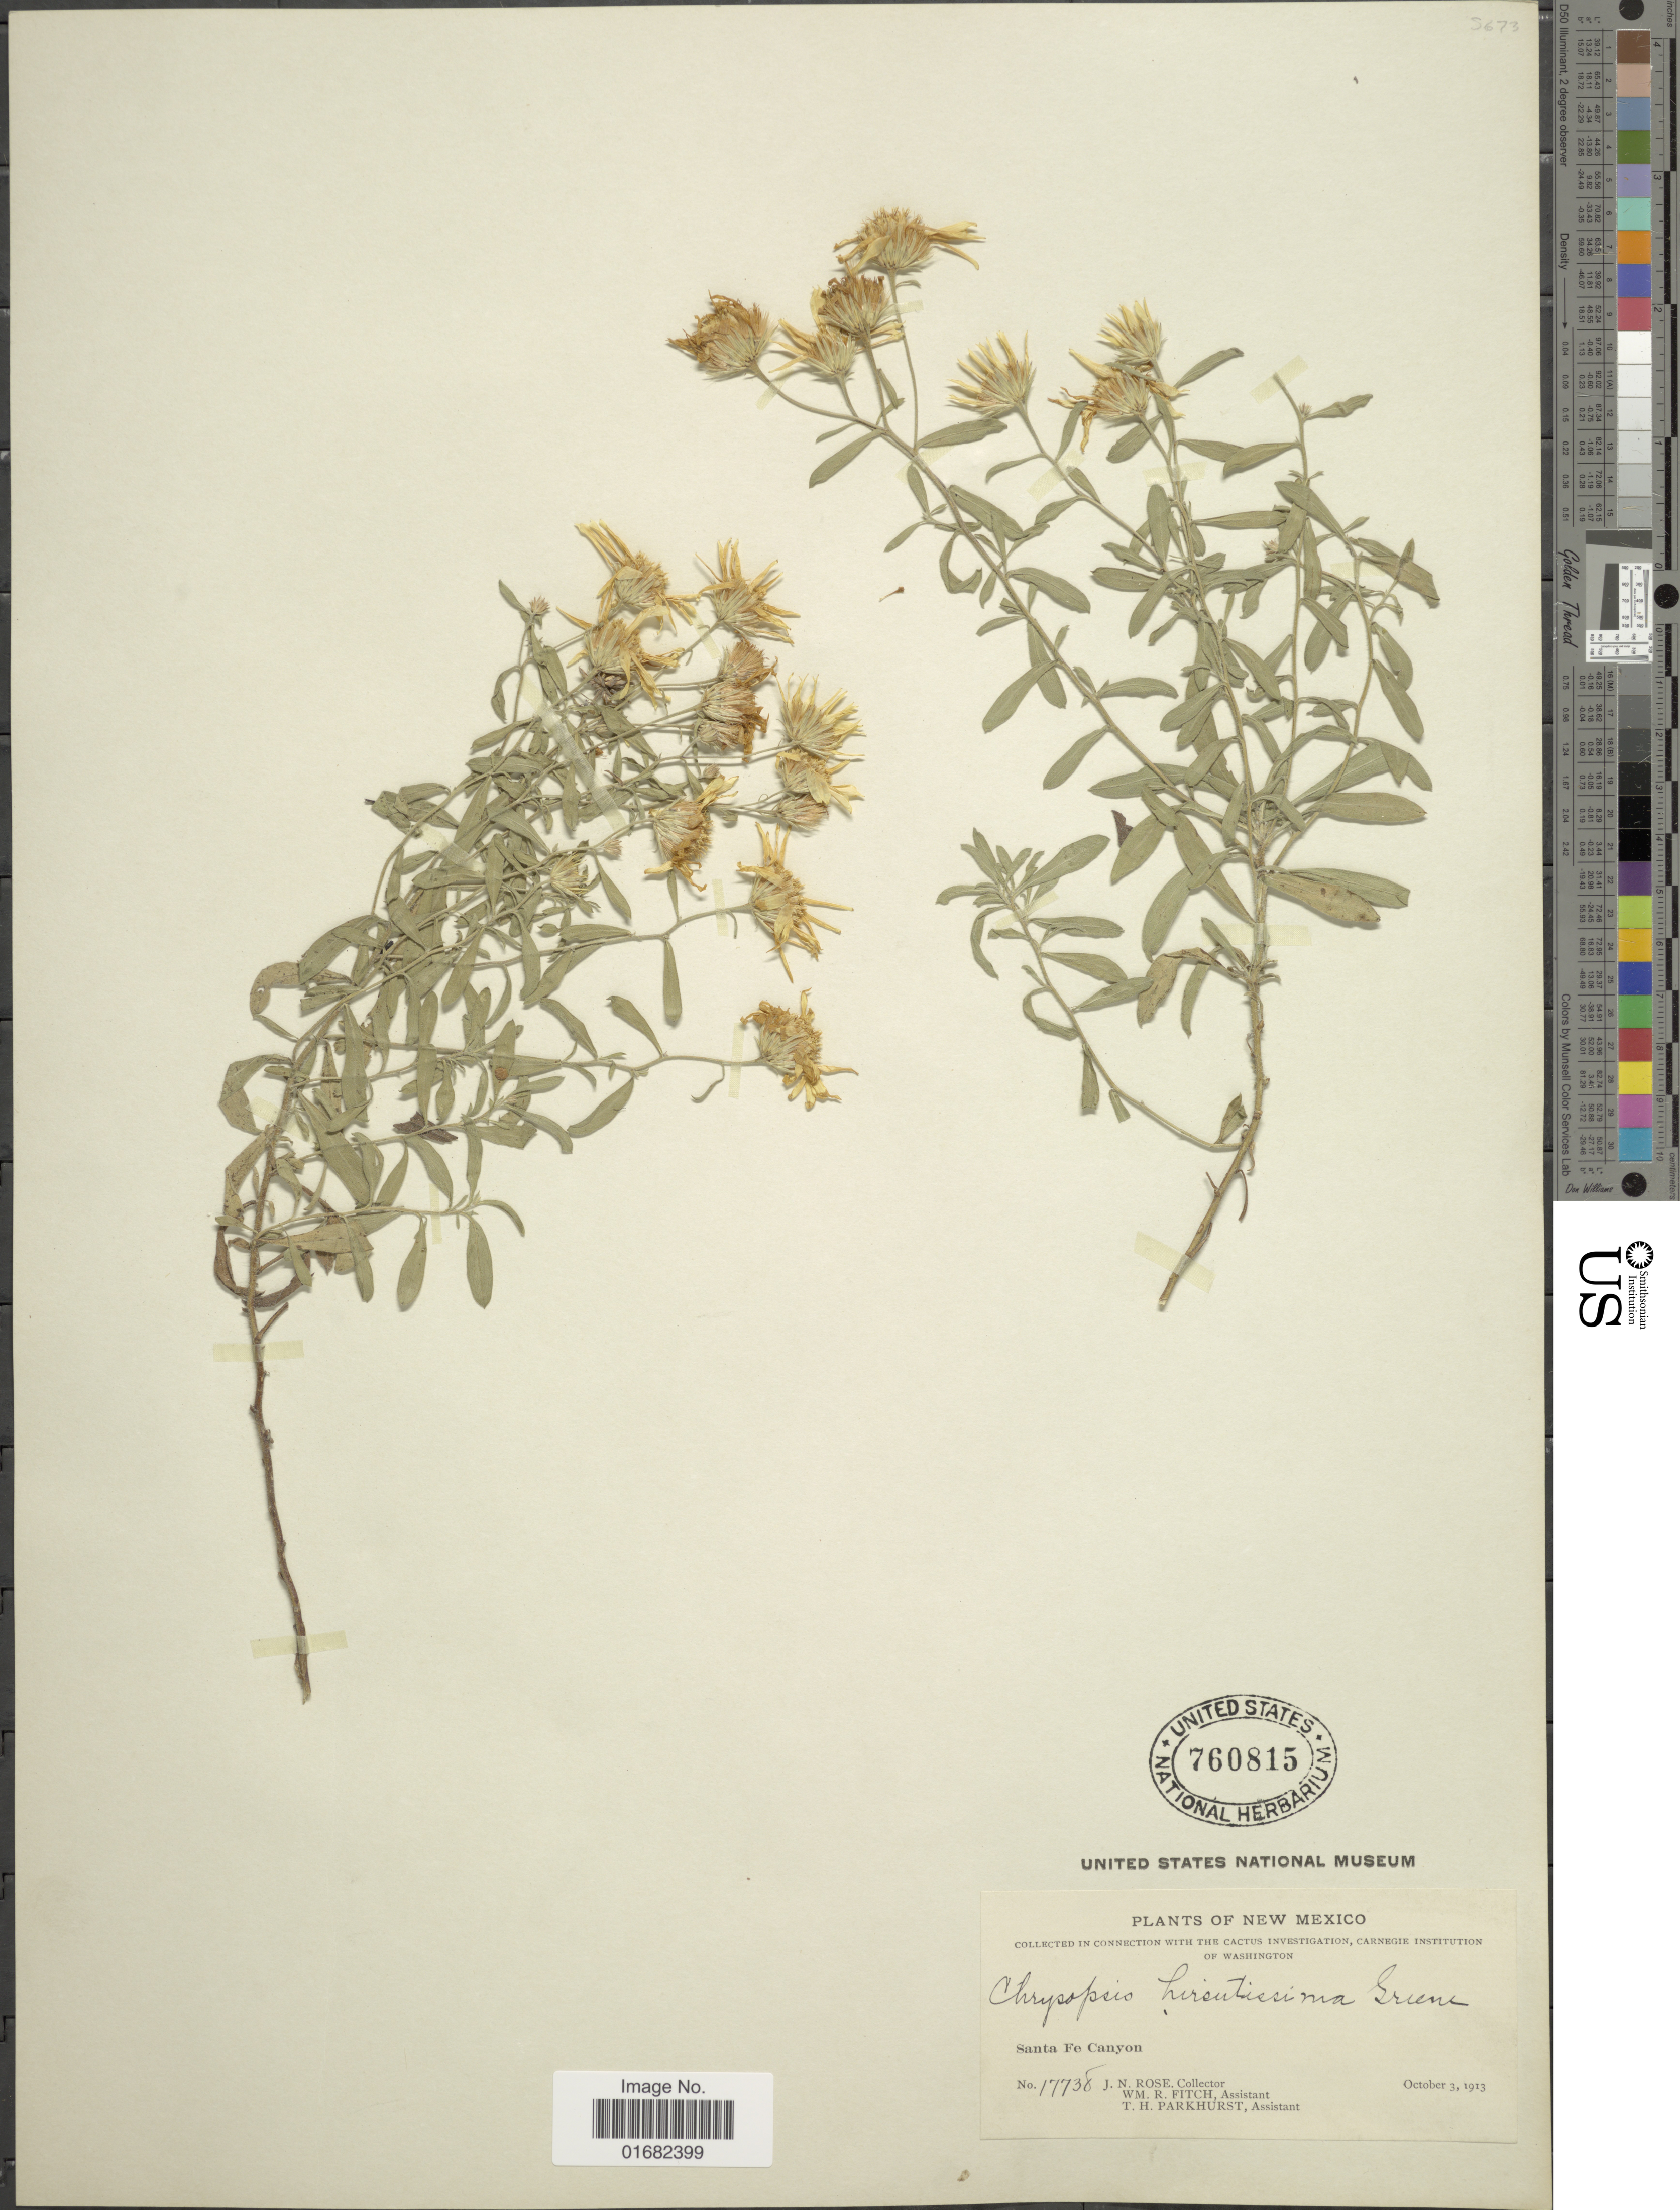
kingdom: Plantae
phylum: Tracheophyta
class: Magnoliopsida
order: Asterales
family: Asteraceae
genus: Heterotheca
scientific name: Heterotheca hirsutissima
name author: Greene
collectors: J. N. Rose, W. R. Fitch & T. Parkhurst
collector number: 17738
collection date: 1913-10-03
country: United States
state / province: New Mexico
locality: Santa Fe Canyon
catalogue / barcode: US 760815